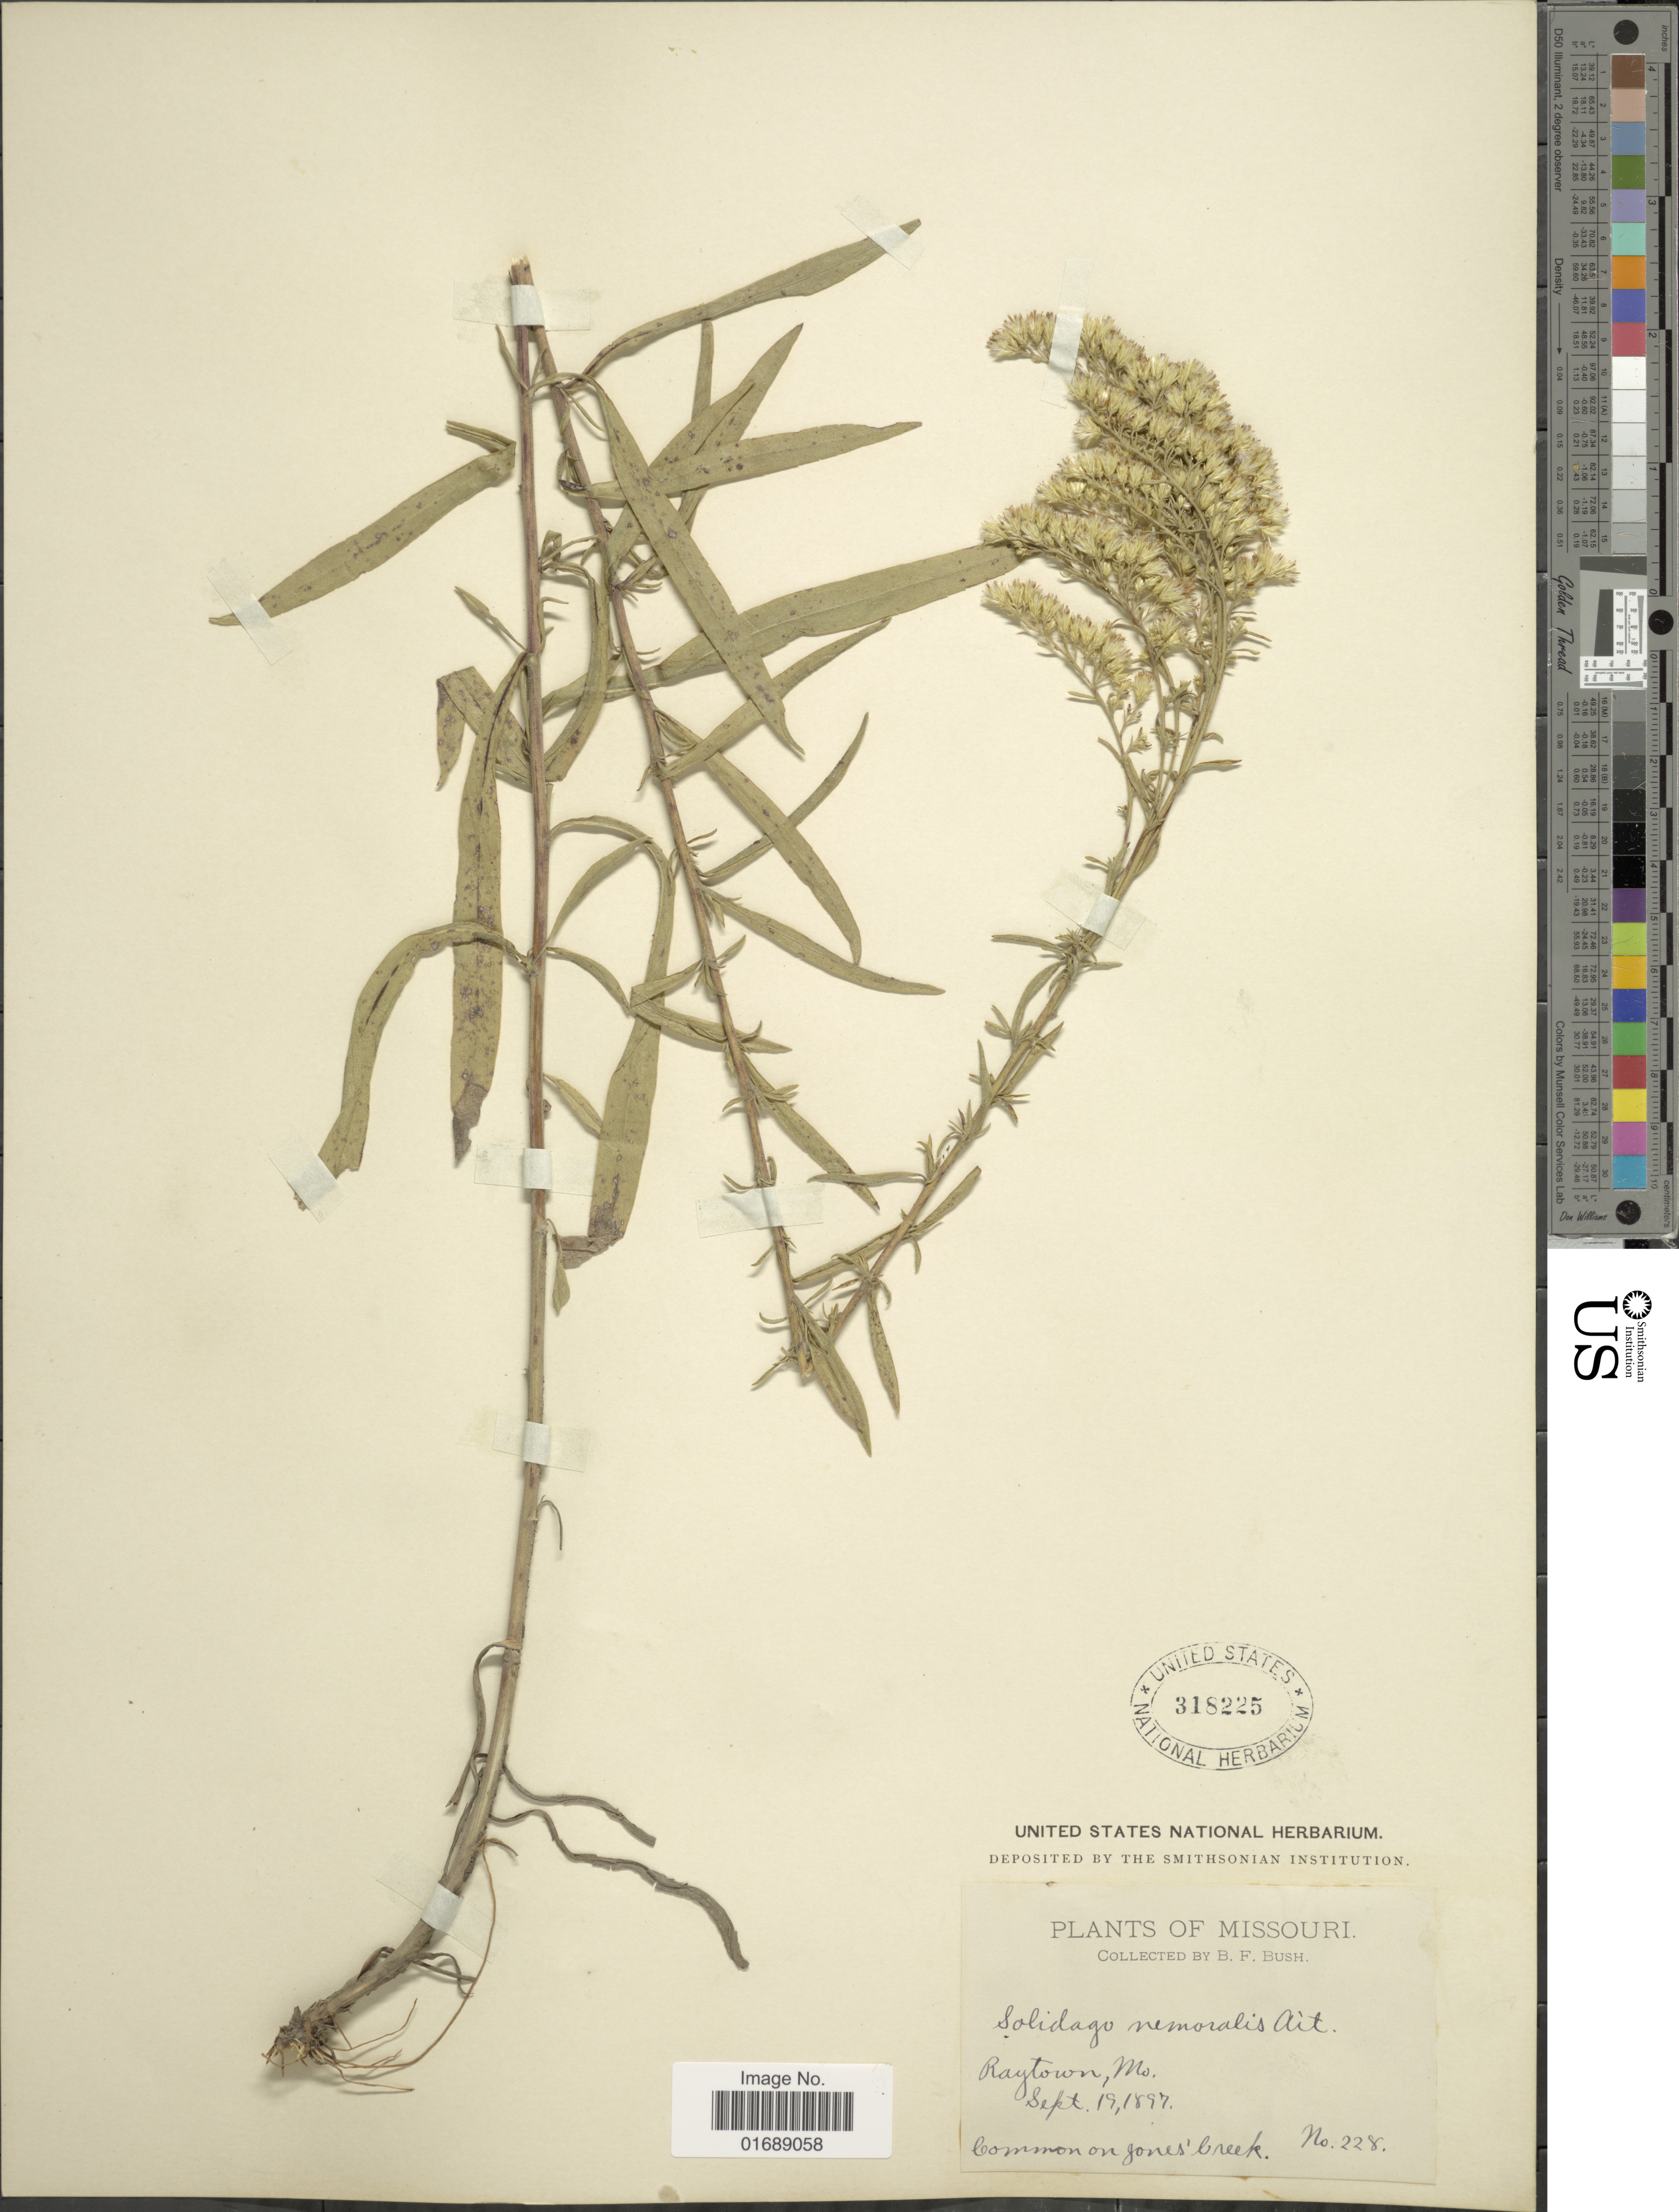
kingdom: Plantae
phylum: Tracheophyta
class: Magnoliopsida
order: Asterales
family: Asteraceae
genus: Solidago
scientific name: Solidago nemoralis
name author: Aiton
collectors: B. F. Bush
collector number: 228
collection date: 1897-09-19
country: United States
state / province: Missouri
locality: Raytown, Mo. , Common on Jones Creek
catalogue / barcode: US 318225